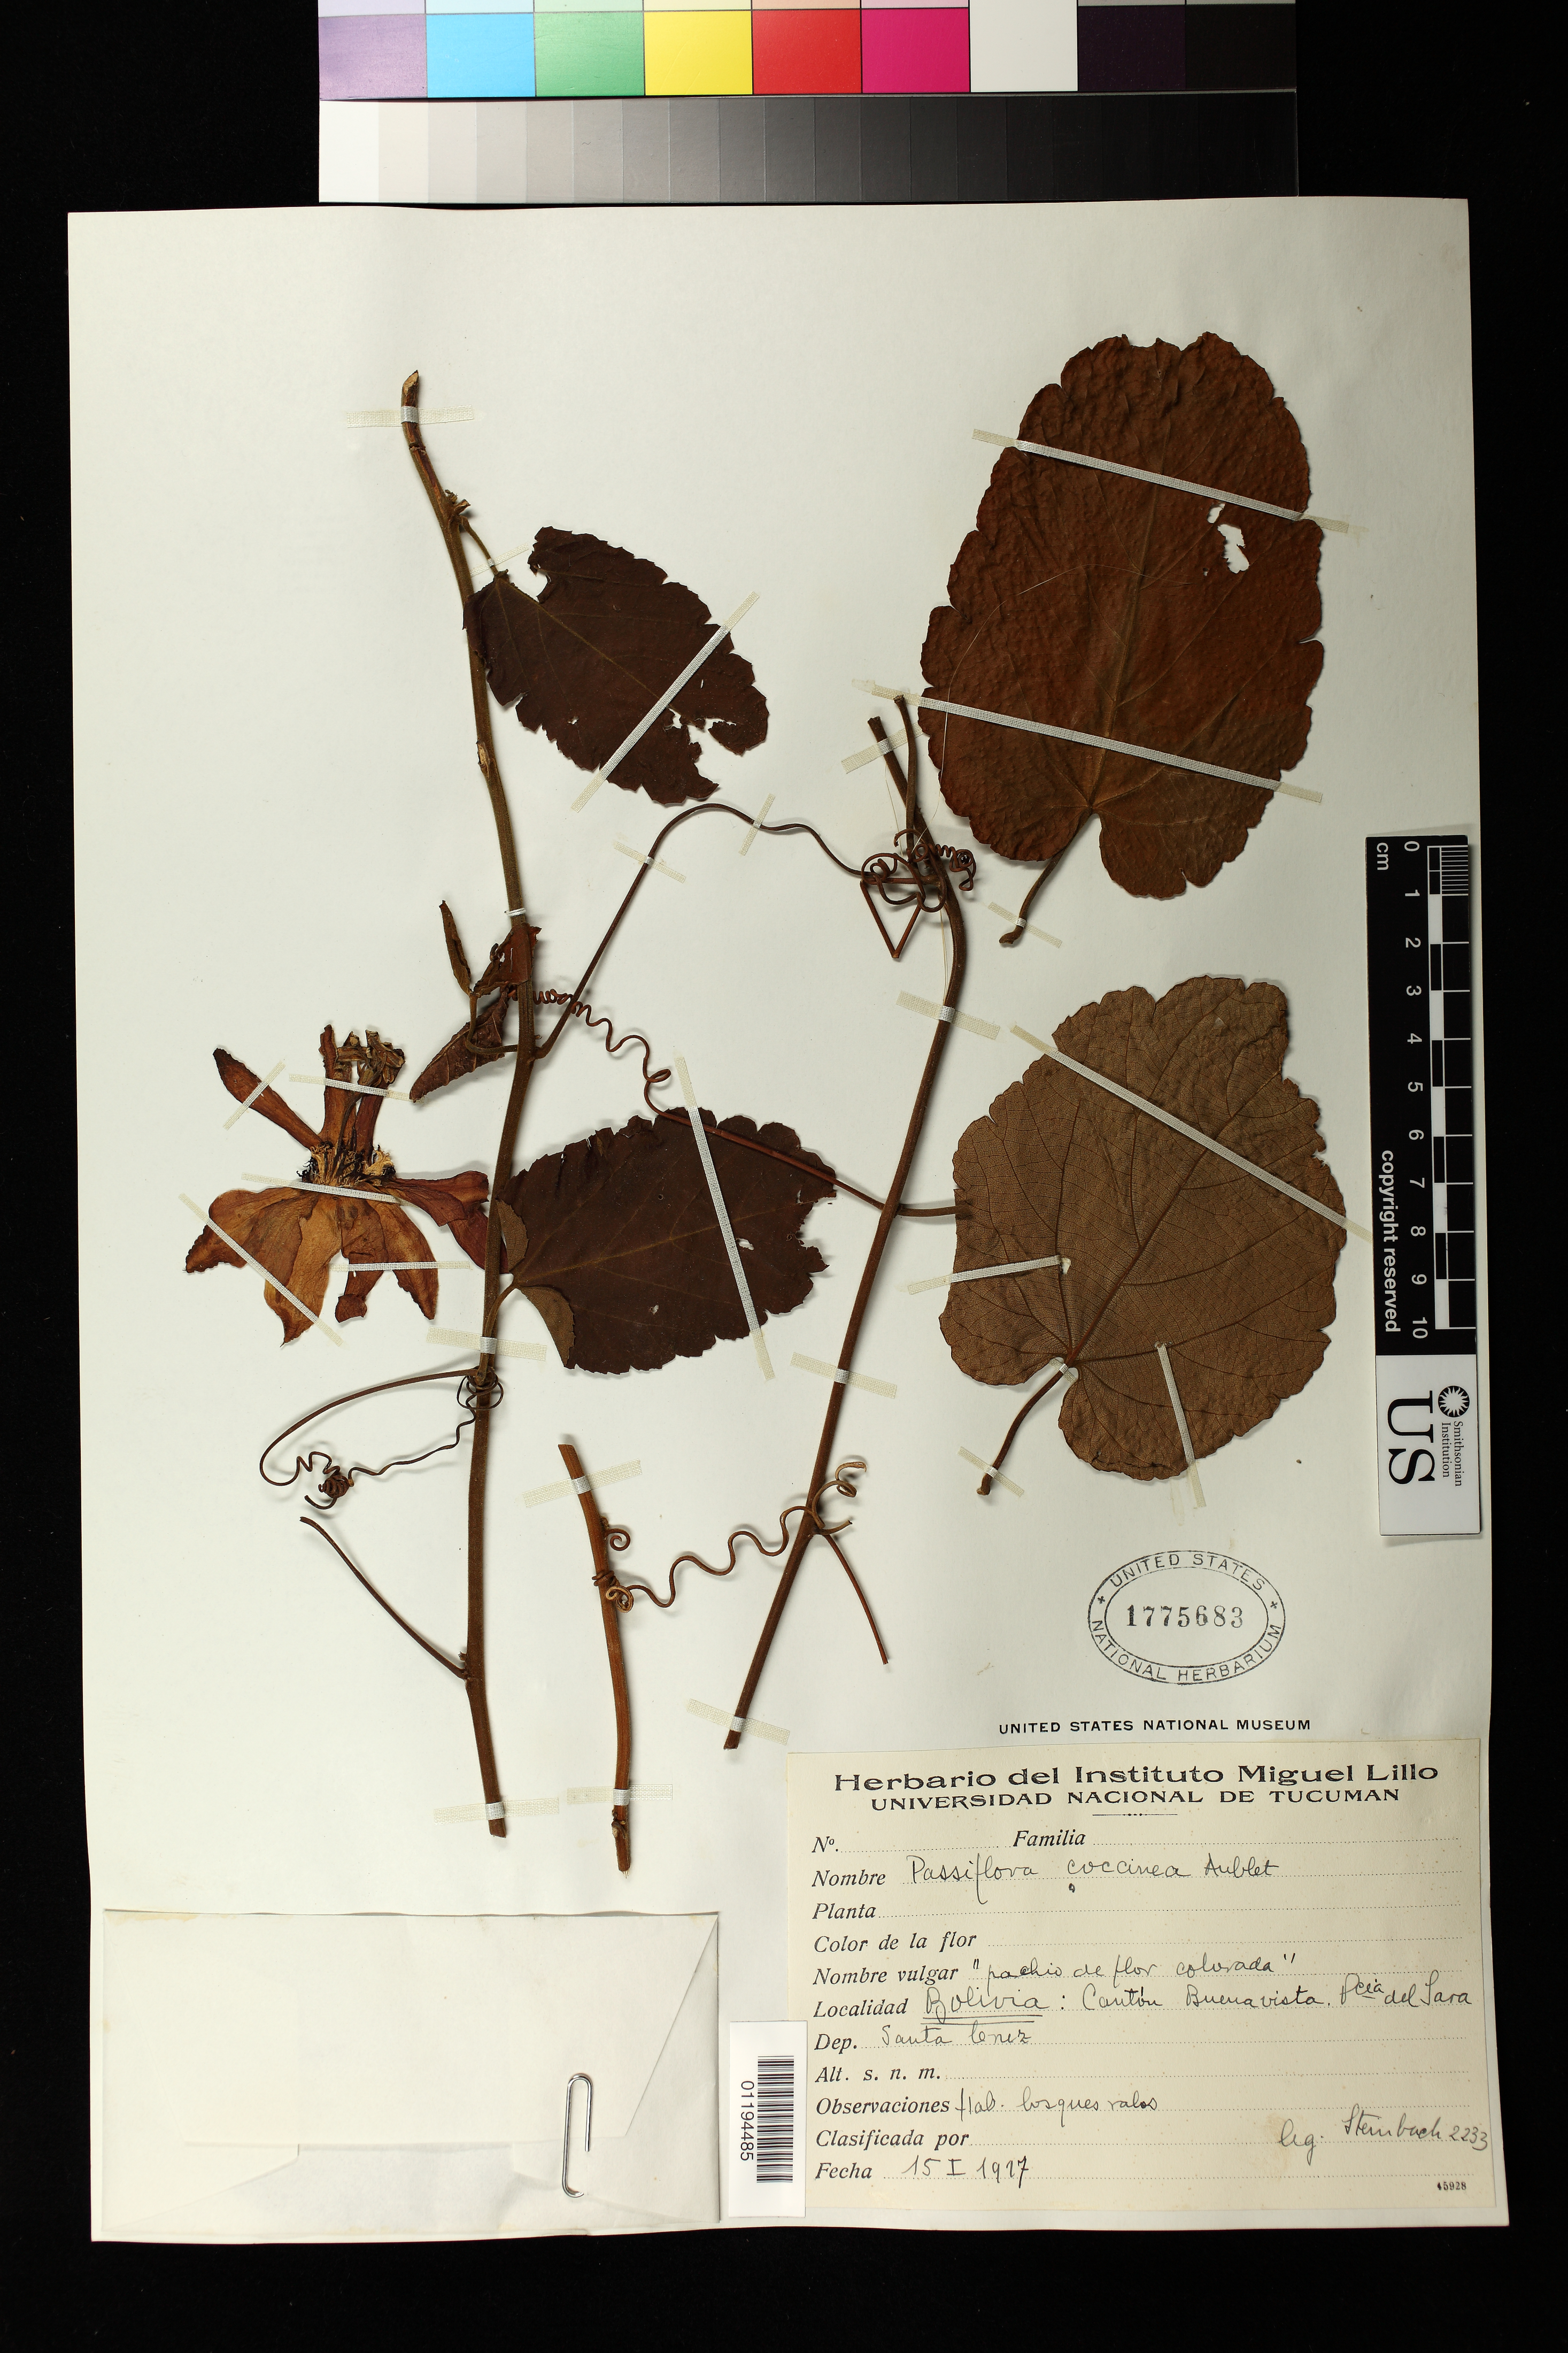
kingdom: Plantae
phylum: Tracheophyta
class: Magnoliopsida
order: Malpighiales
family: Passifloraceae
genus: Passiflora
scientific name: Passiflora coccinea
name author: Aubl.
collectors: R. F. Steinbach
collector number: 2233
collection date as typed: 15 Jan 1927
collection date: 1927-01-15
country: Bolivia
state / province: Santa Cruz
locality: Canton Bueuna Vista. Provincia del Sara.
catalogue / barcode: US 1775683